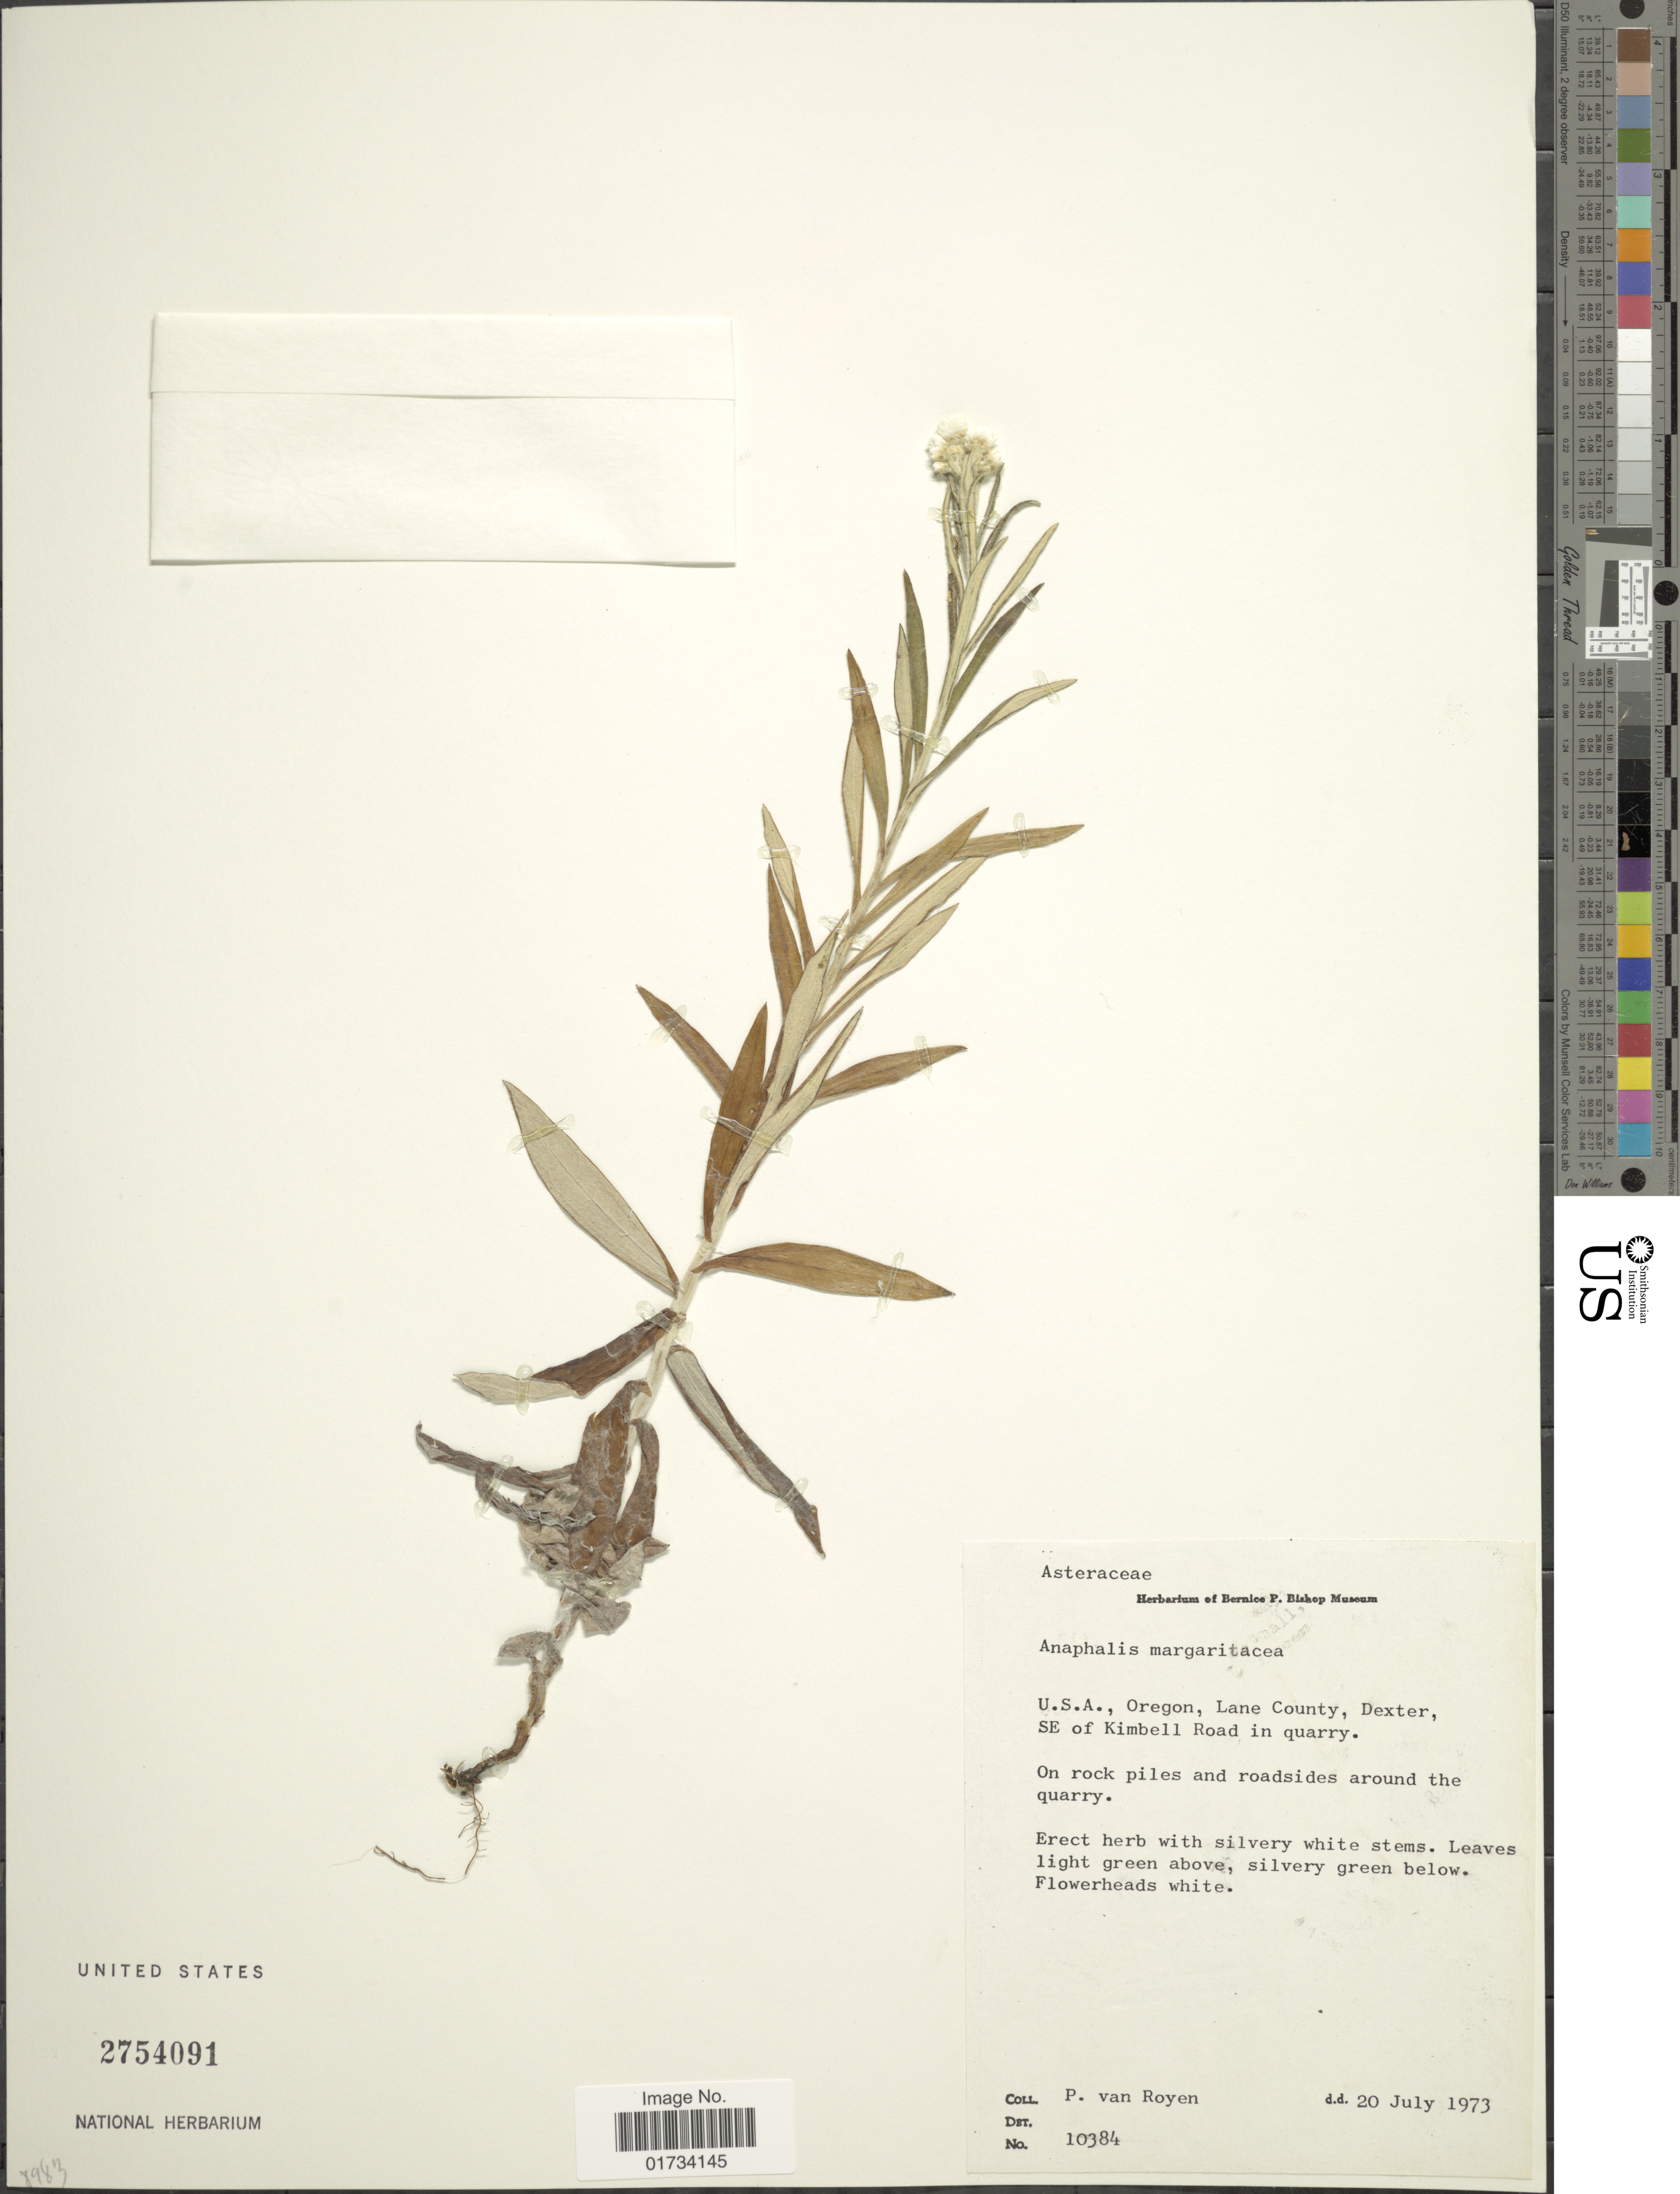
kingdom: Plantae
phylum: Tracheophyta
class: Magnoliopsida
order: Asterales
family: Asteraceae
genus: Anaphalis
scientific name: Anaphalis margaritacea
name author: (L.) Benth. & Hook. f.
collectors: P. van Royen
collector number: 10384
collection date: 1973-07-20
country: United States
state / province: Oregon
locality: Lane County, Dexter, SE of Kimbell Road in quarry, on rock piles and roadsides around the quarry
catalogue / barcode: US 2754091